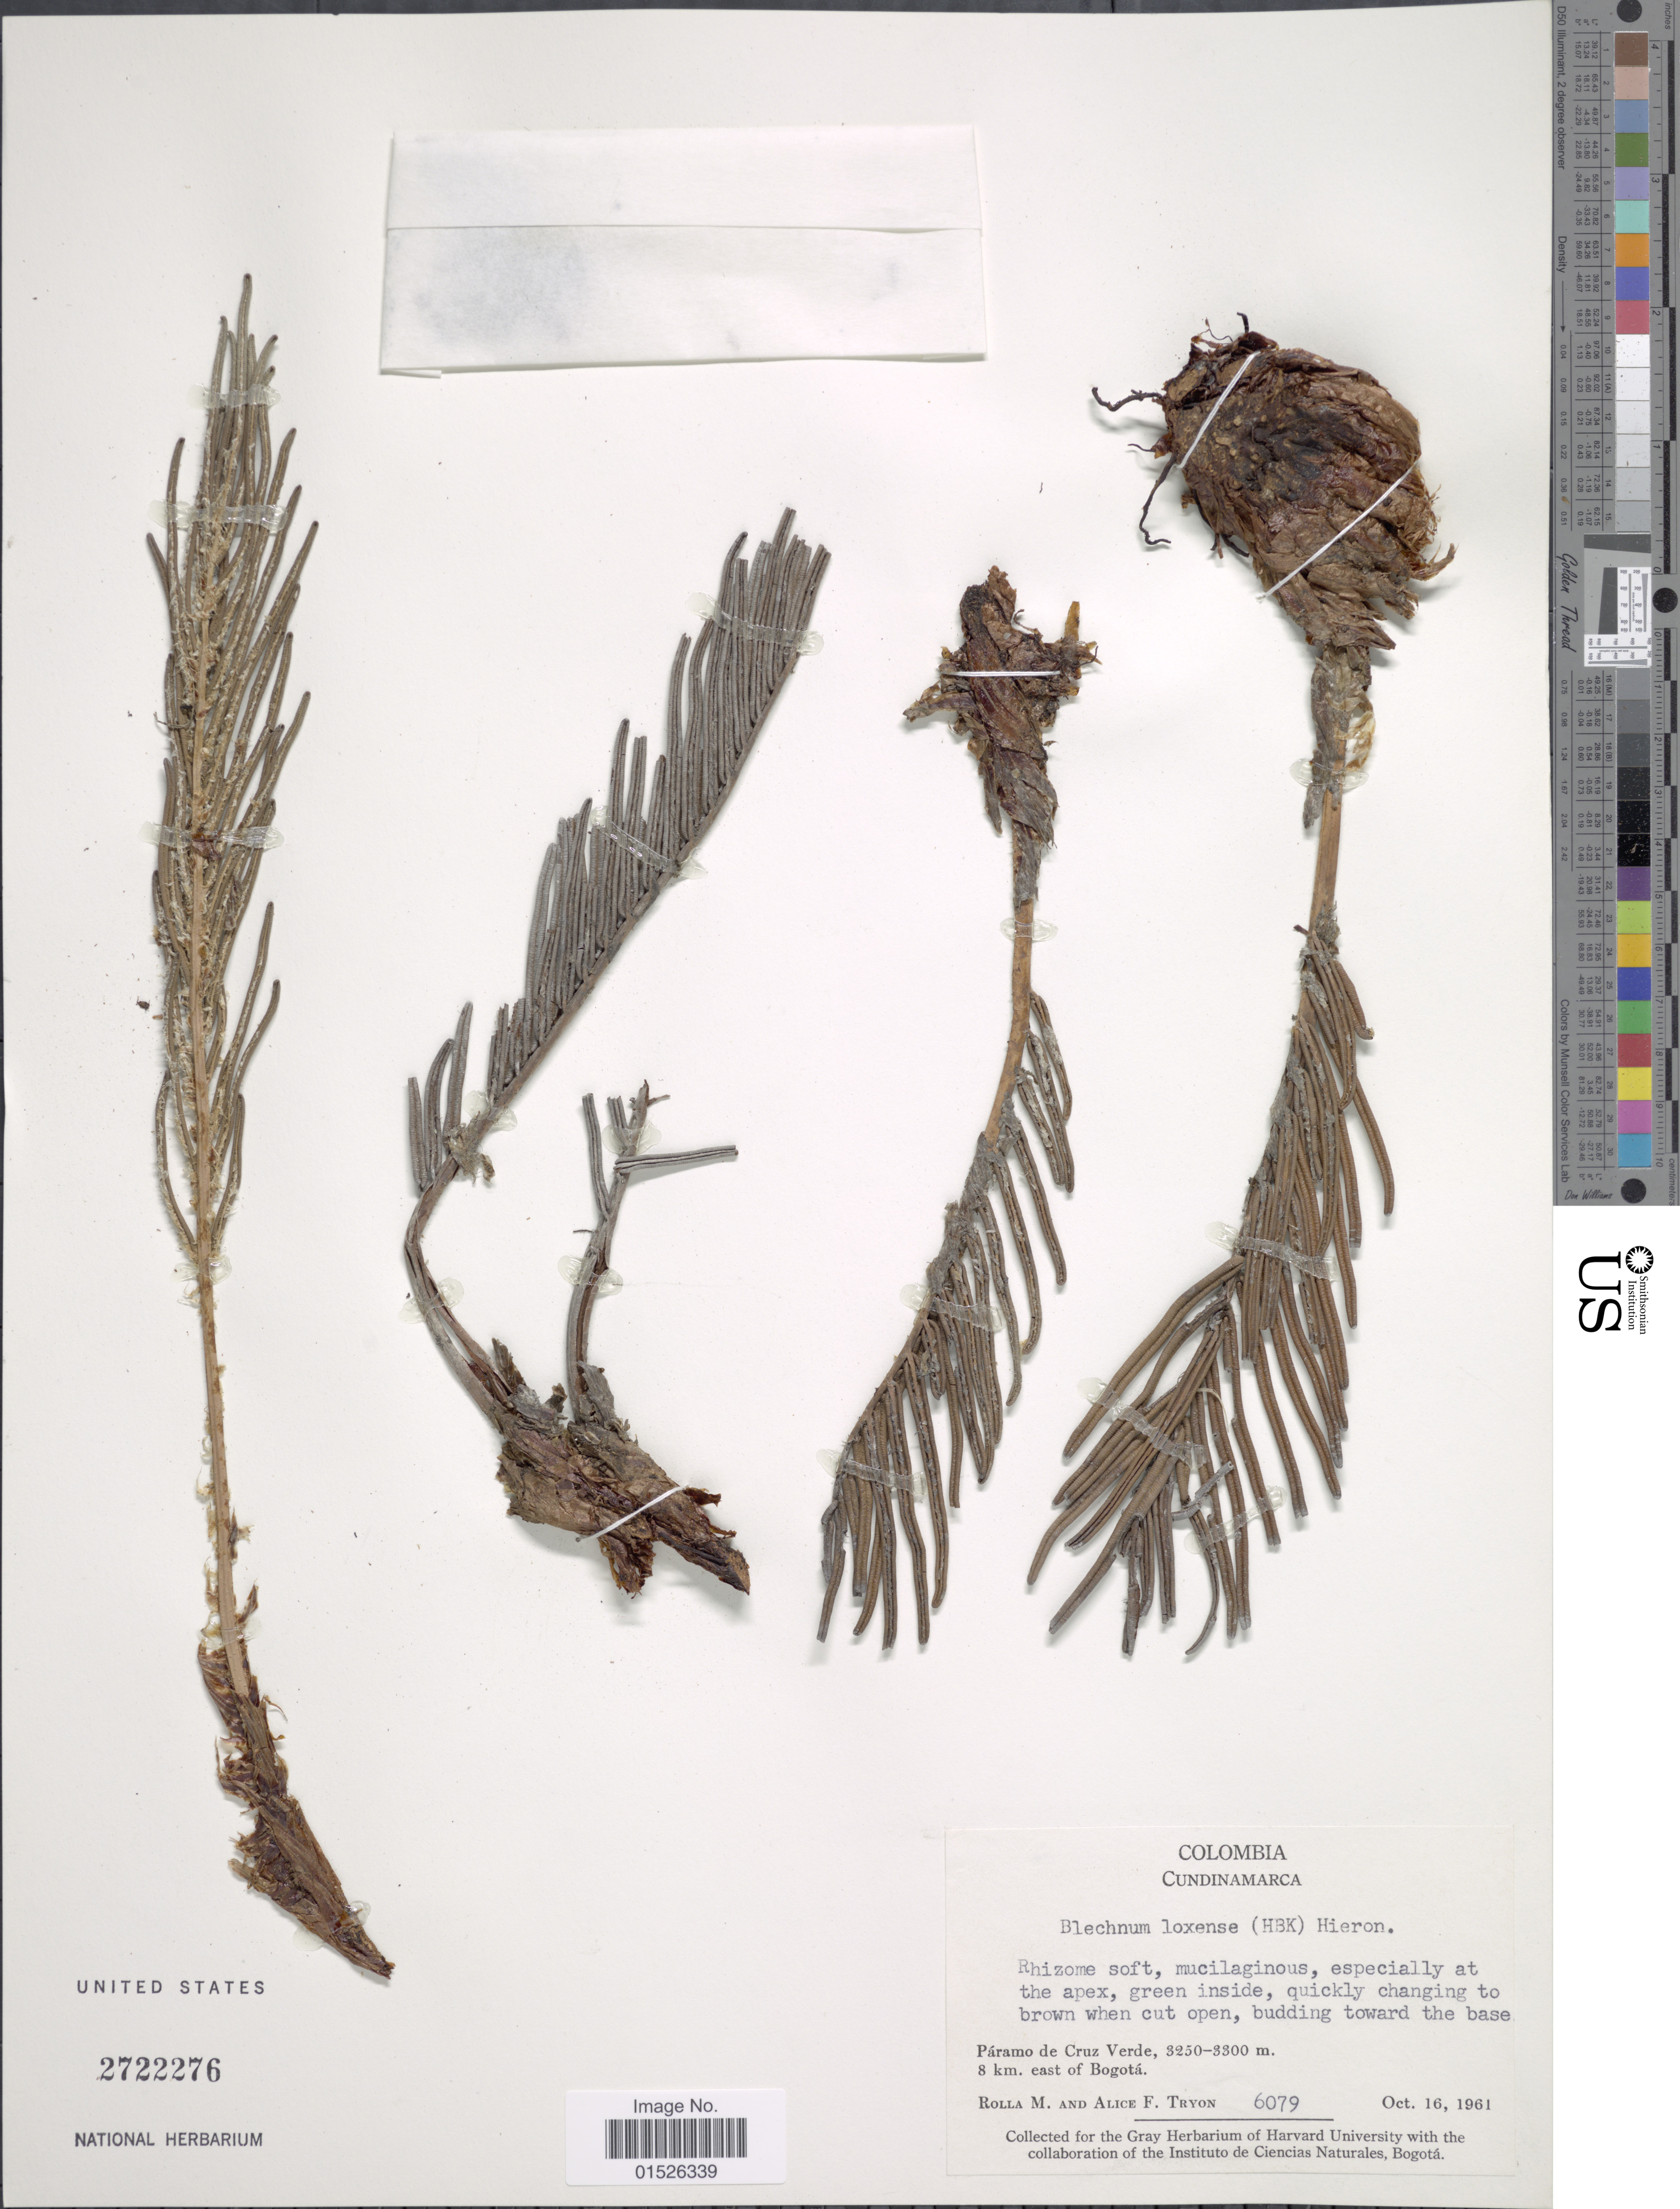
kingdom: Plantae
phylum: Tracheophyta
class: Polypodiopsida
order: Polypodiales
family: Blechnaceae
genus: Blechnum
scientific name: Blechnum loxense var. loxense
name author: (Kunth) Hook. ex Salomon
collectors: R. M. Tryon & A. F. Tryon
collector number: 6079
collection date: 1961-10-16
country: Colombia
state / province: Cundinamarca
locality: Colombia, Cundinamarca, Paramo de Cruz Verde, 8 km. east of Bogota.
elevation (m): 3250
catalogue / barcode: US 2722276